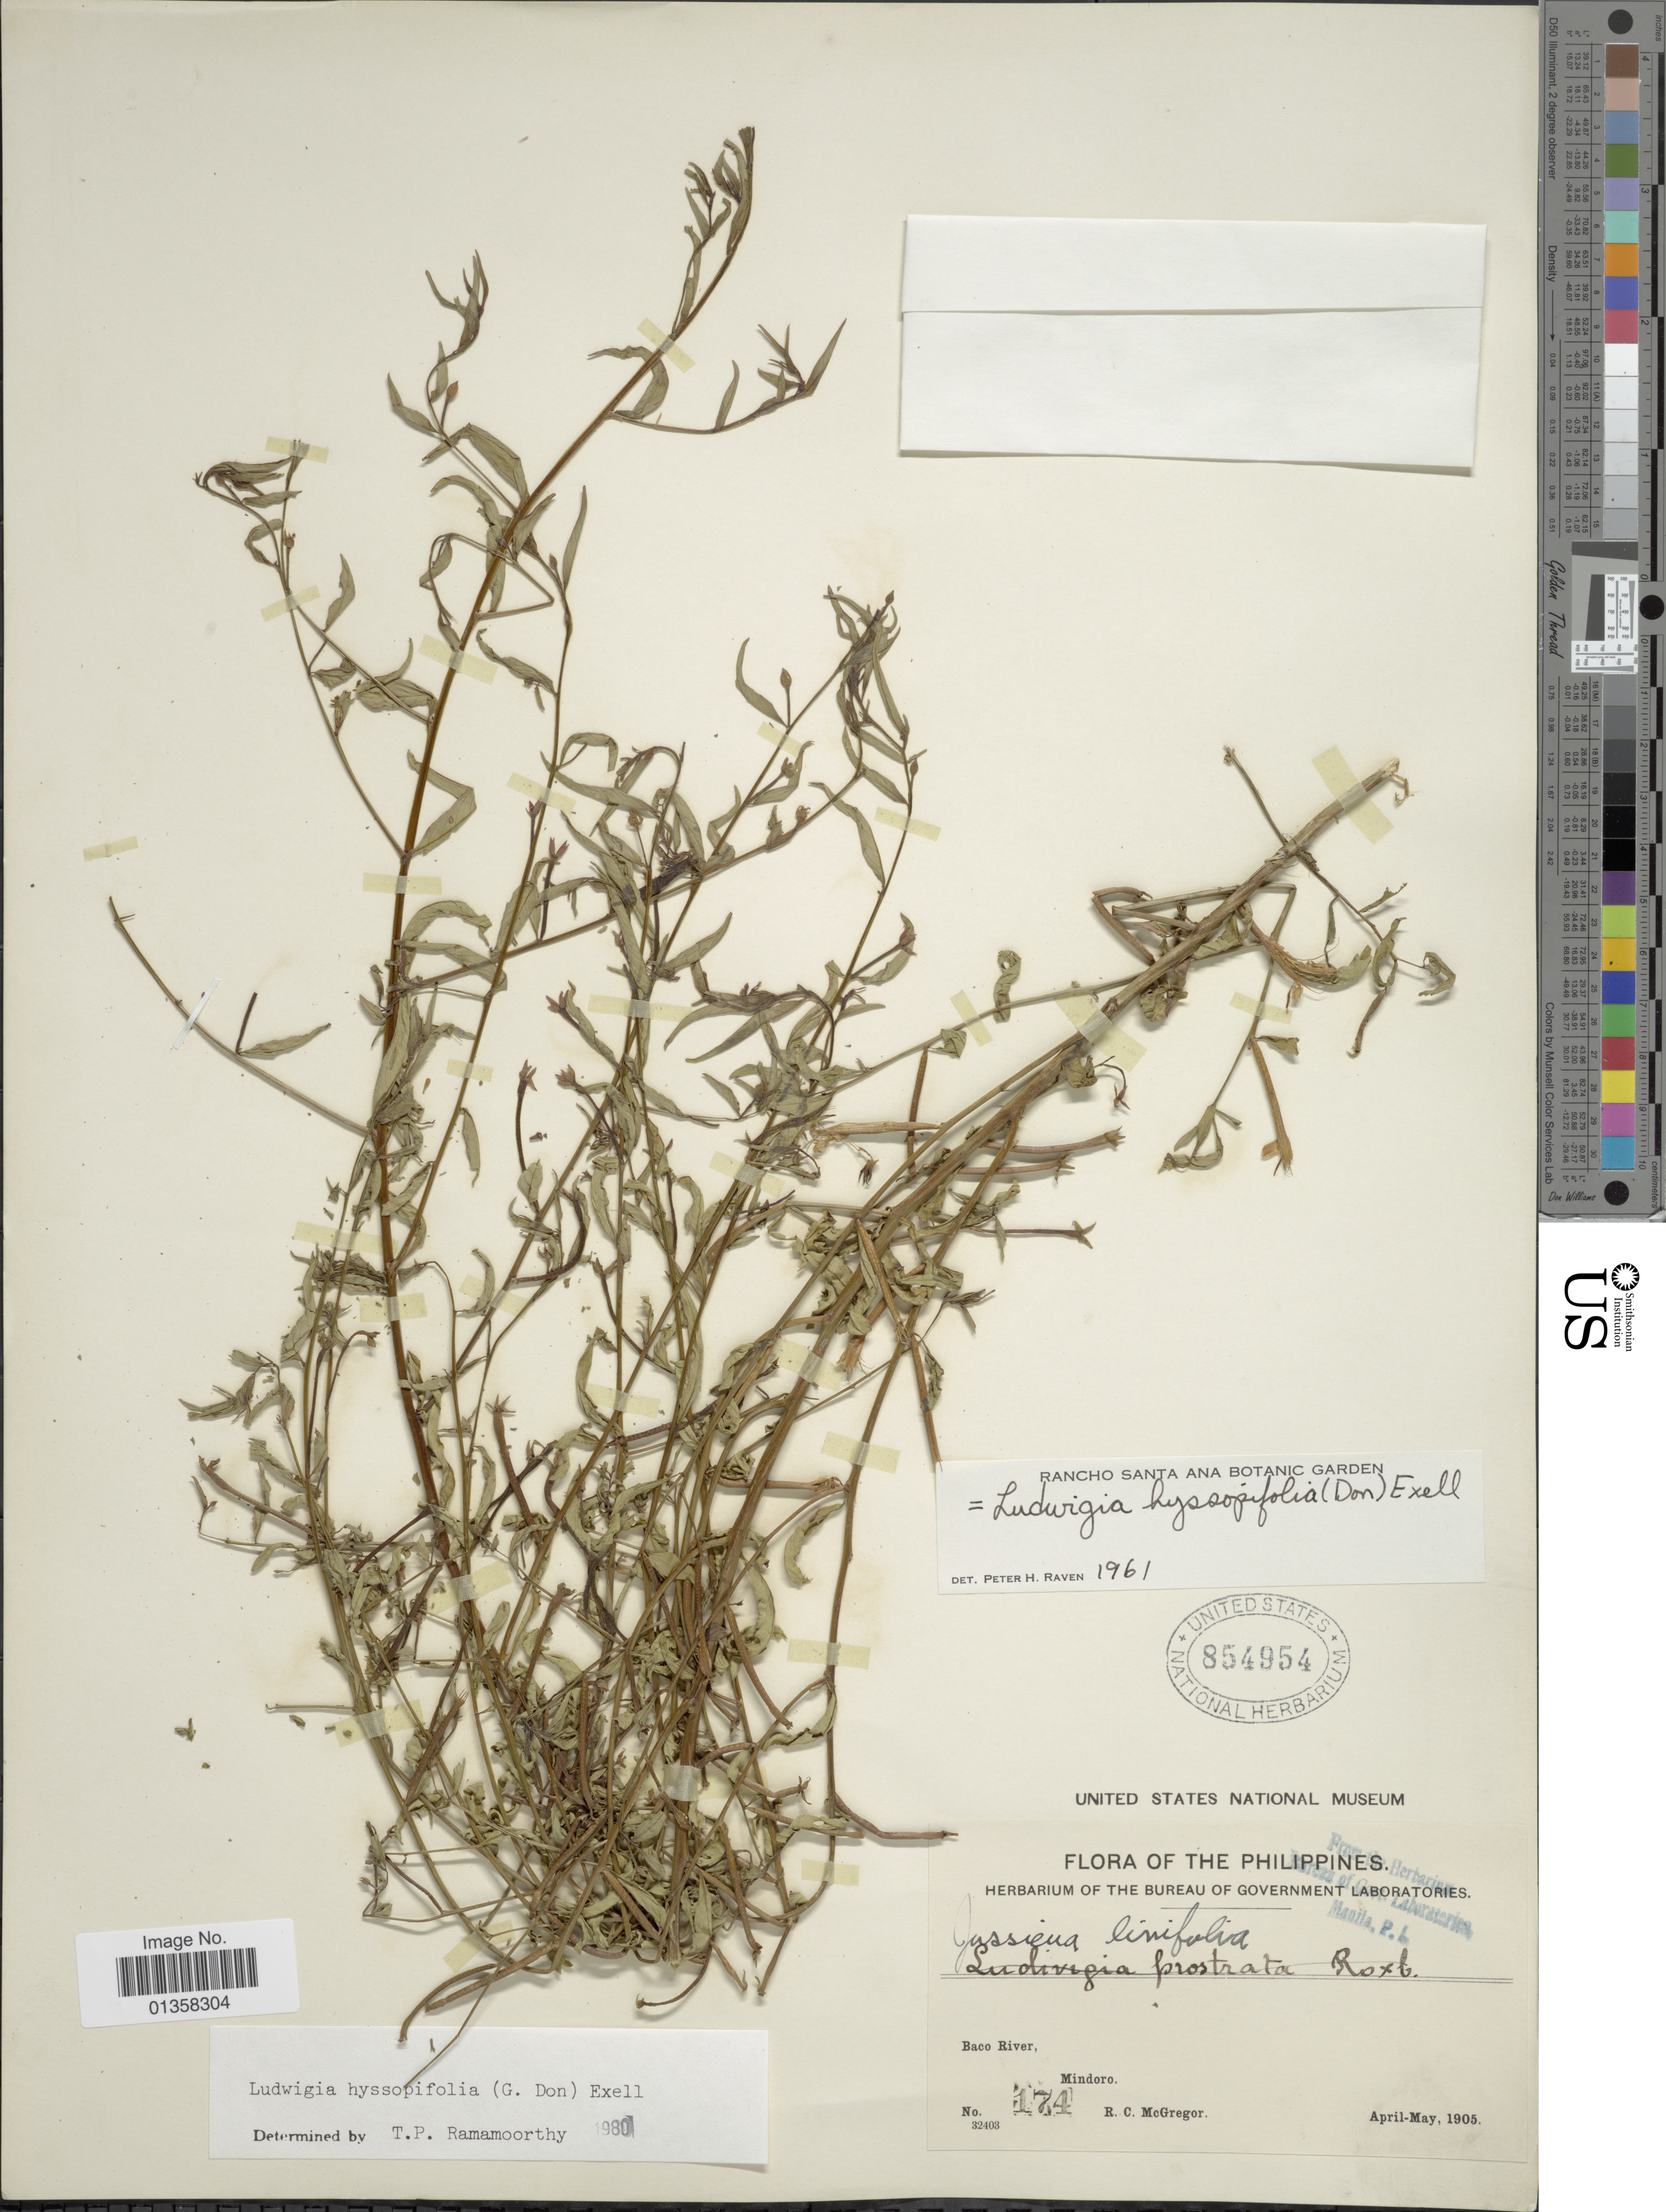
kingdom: Plantae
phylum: Tracheophyta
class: Magnoliopsida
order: Myrtales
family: Onagraceae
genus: Ludwigia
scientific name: Ludwigia hyssopifolia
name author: (G. Don) Exell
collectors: R. C. McGregor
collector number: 174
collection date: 1905-04/1905-05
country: Philippines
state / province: Mimaropa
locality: Baco River, Mindoro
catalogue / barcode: US 854954